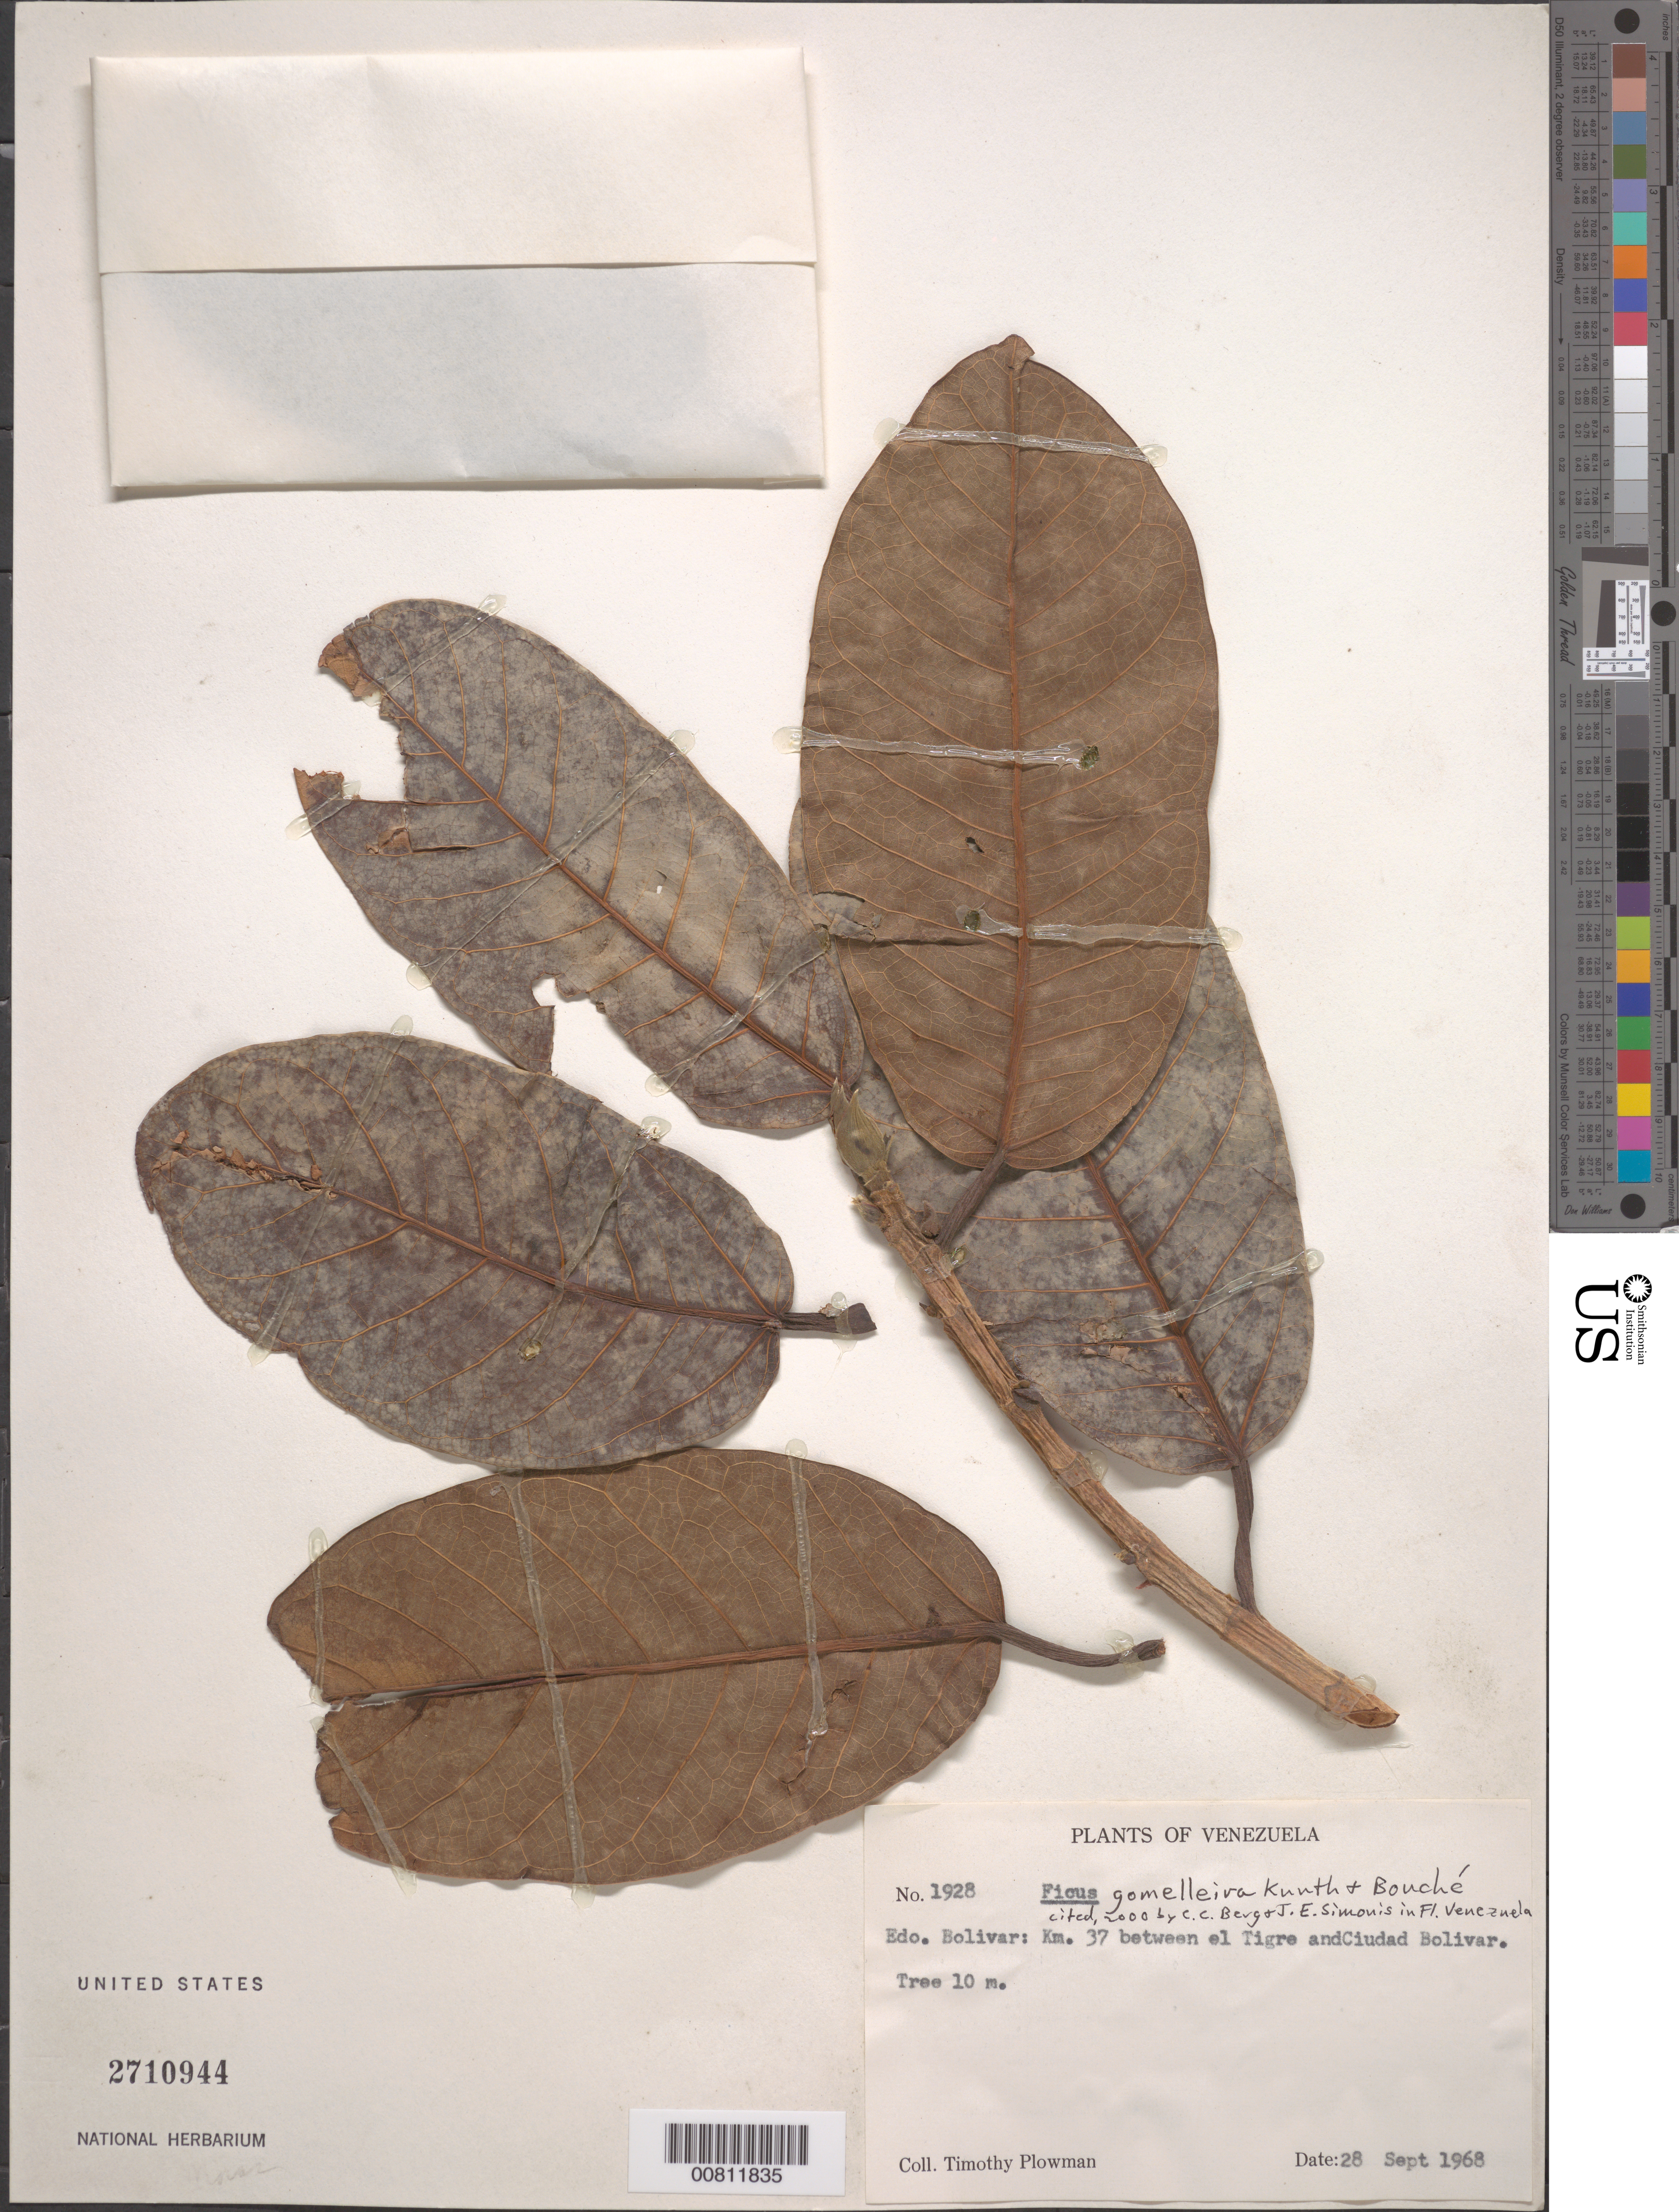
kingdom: Plantae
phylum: Tracheophyta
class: Magnoliopsida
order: Rosales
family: Moraceae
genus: Ficus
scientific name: Ficus gomelleira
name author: Kunth & C.D. Bouché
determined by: Berg, C. C.; Simonis, J. E.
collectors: T. Plowman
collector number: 1928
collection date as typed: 28-Sep-68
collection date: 1968-09-28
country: Venezuela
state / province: Bolívar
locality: Between El Tigre and Ciudad Bolívar, km 37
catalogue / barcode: US 2710944